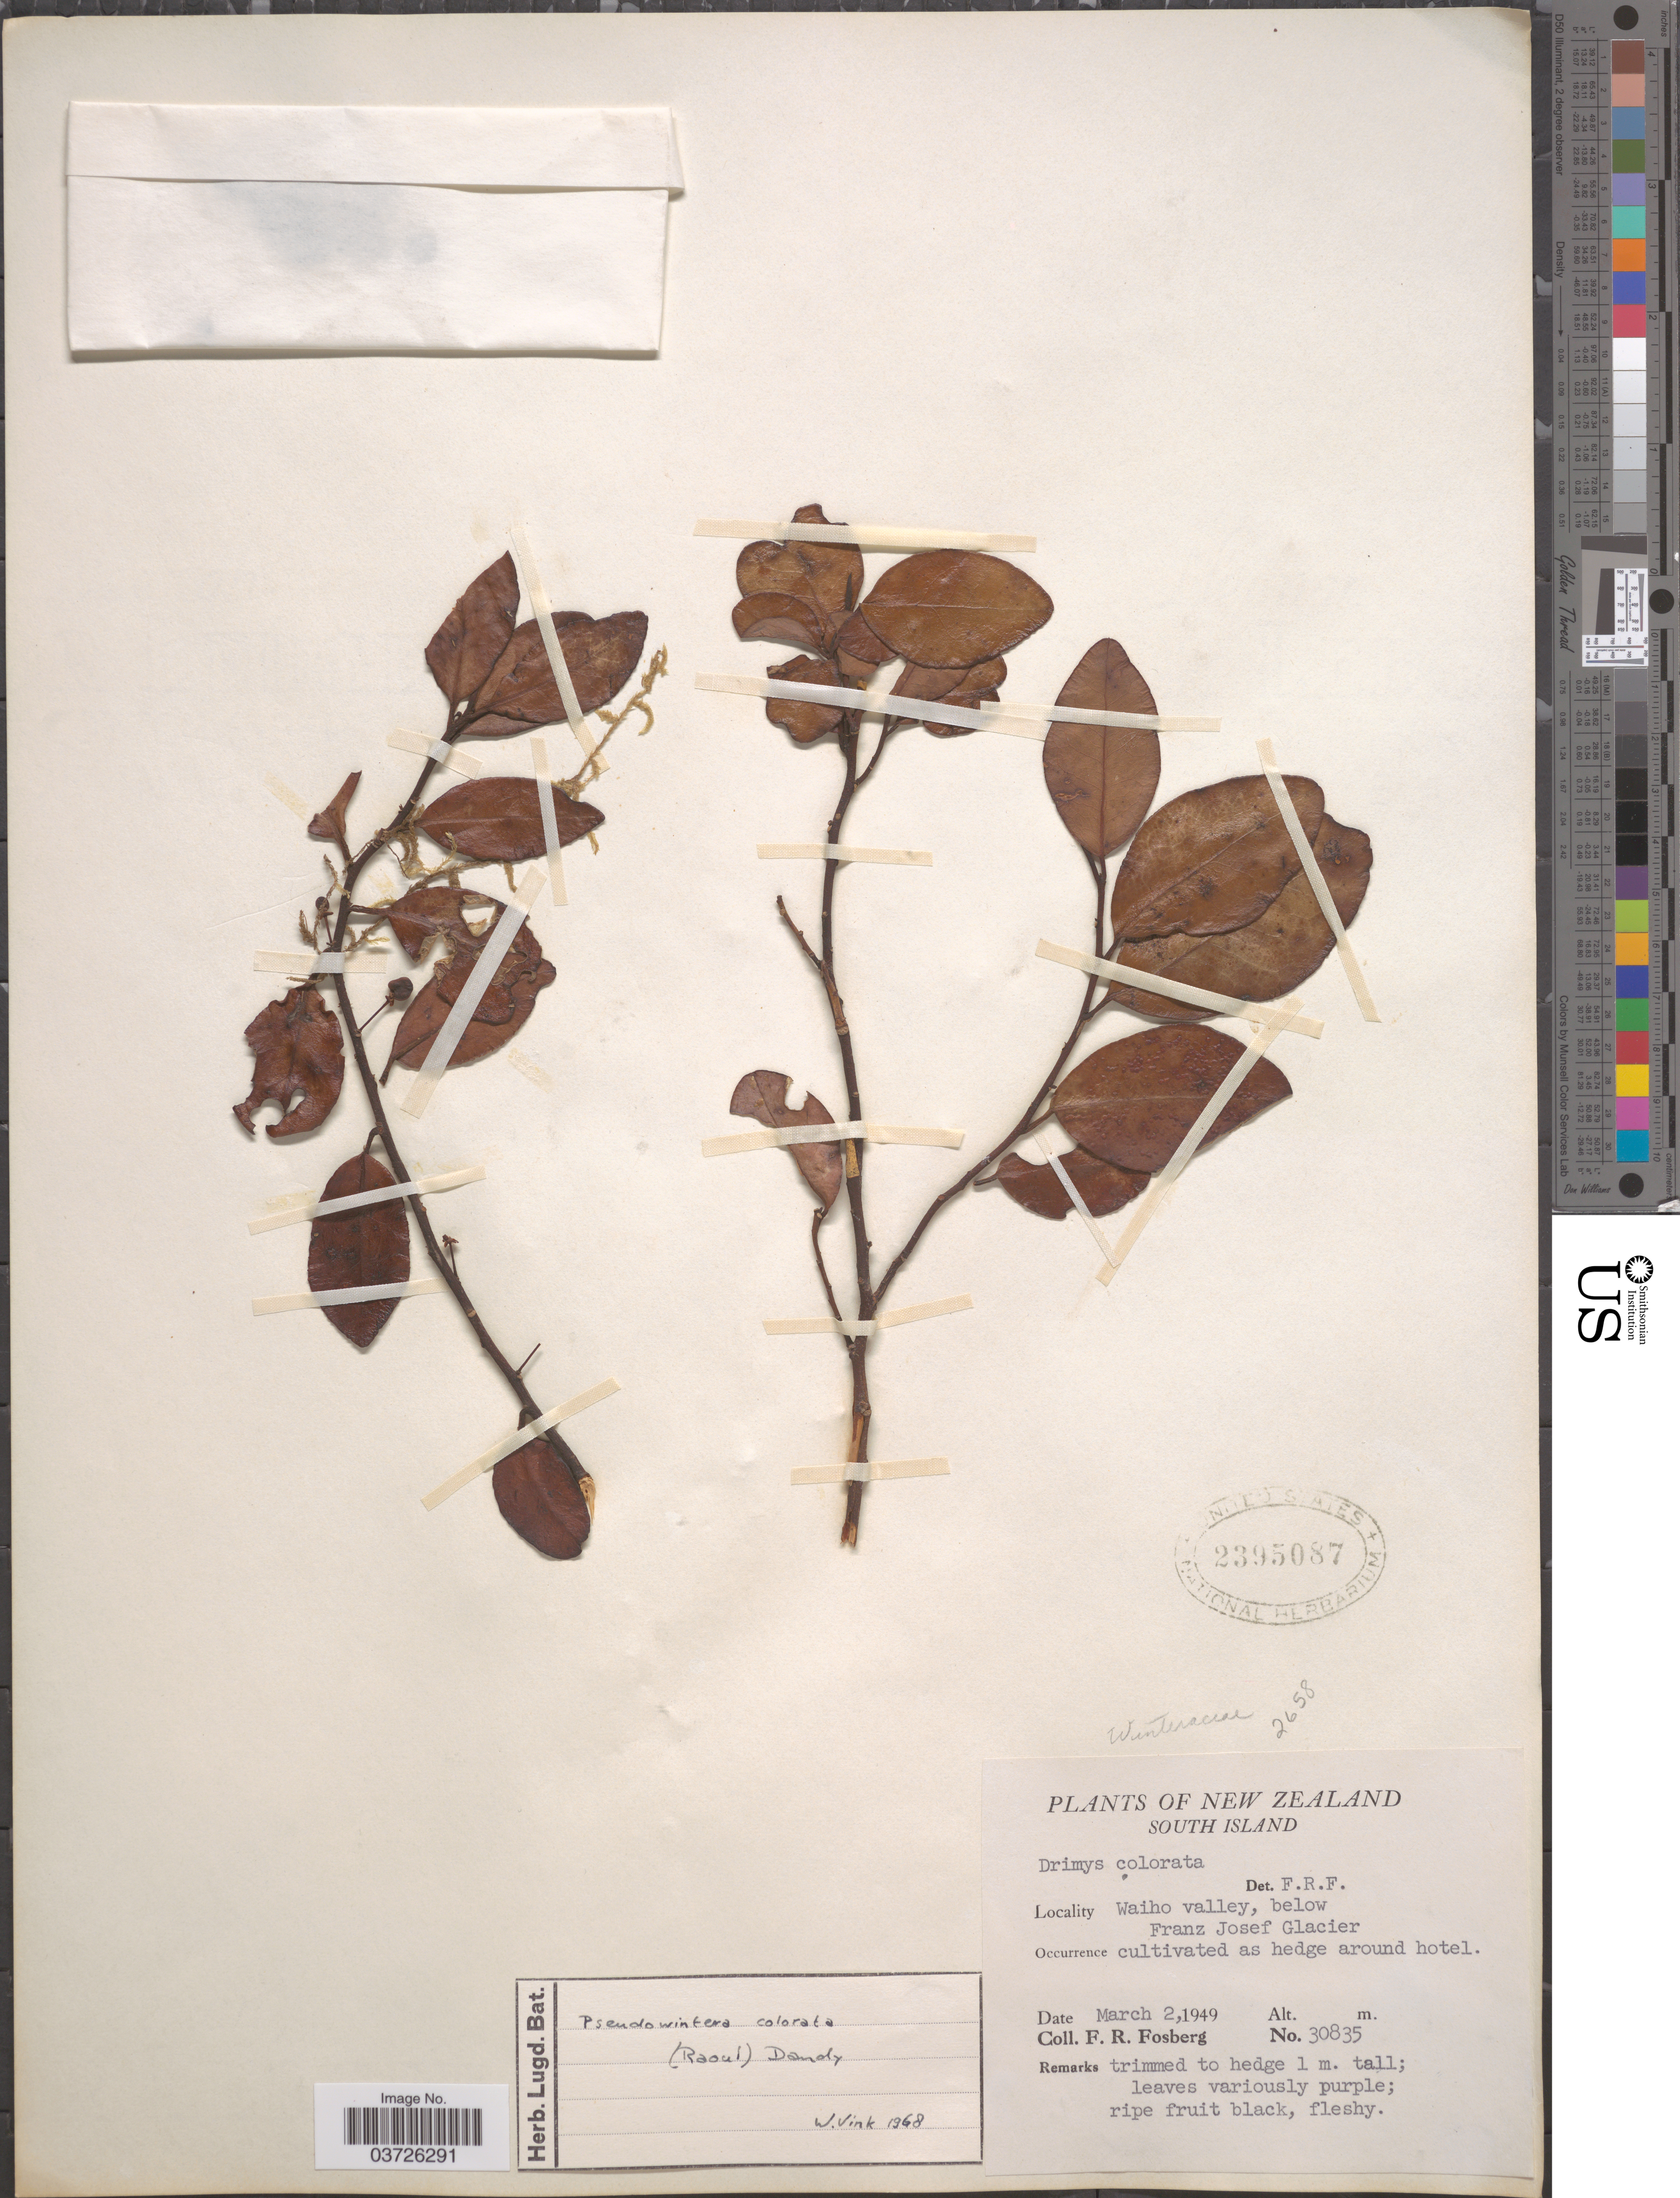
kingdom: Plantae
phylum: Tracheophyta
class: Magnoliopsida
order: Canellales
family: Winteraceae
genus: Pseudowintera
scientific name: Pseudowintera colorata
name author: (Raoul) Dandy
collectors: F. R. Fosberg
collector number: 30835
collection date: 1949-03-02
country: New Zealand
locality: South Island. Waiho valley, below Franz Josef Glacier.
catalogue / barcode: US 2395087